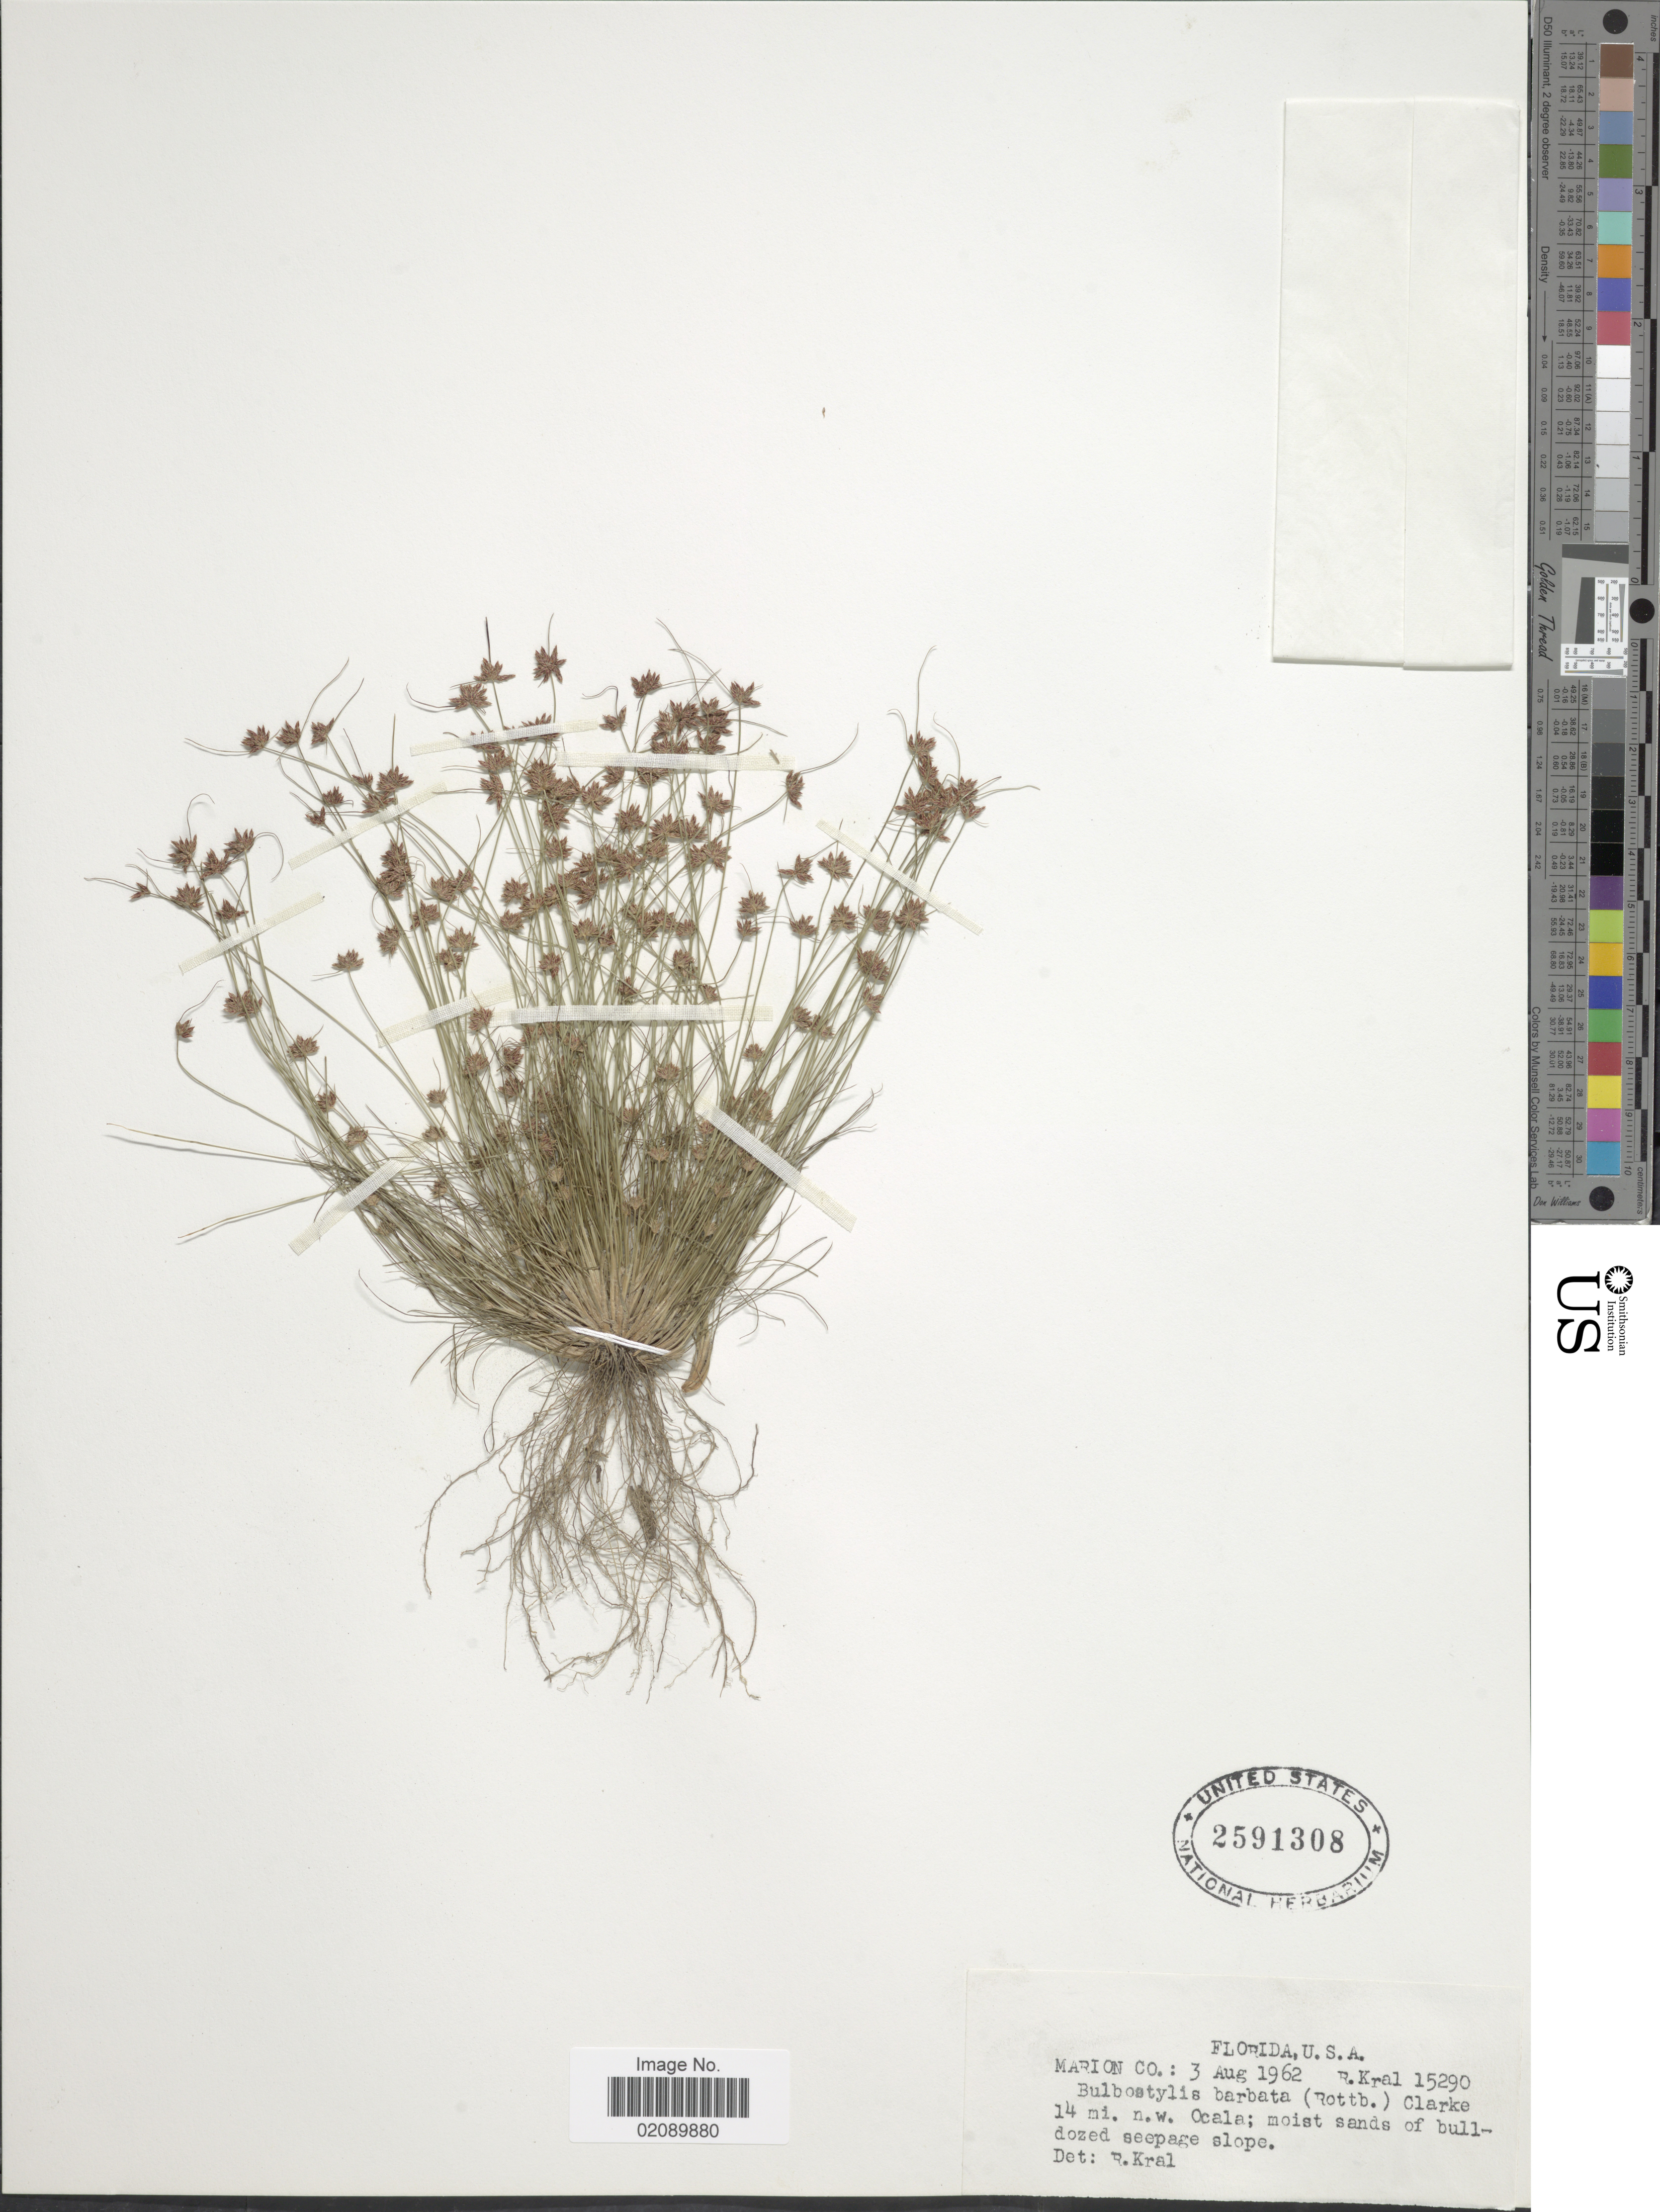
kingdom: Plantae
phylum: Tracheophyta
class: Liliopsida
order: Poales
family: Cyperaceae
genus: Bulbostylis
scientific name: Bulbostylis barbata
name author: (Rottb.) C.B. Clarke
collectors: R. Kral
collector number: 15290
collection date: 1962-08-03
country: United States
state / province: Florida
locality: Marion Co. 14 mi. n.w. Ocala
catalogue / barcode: US 2591308